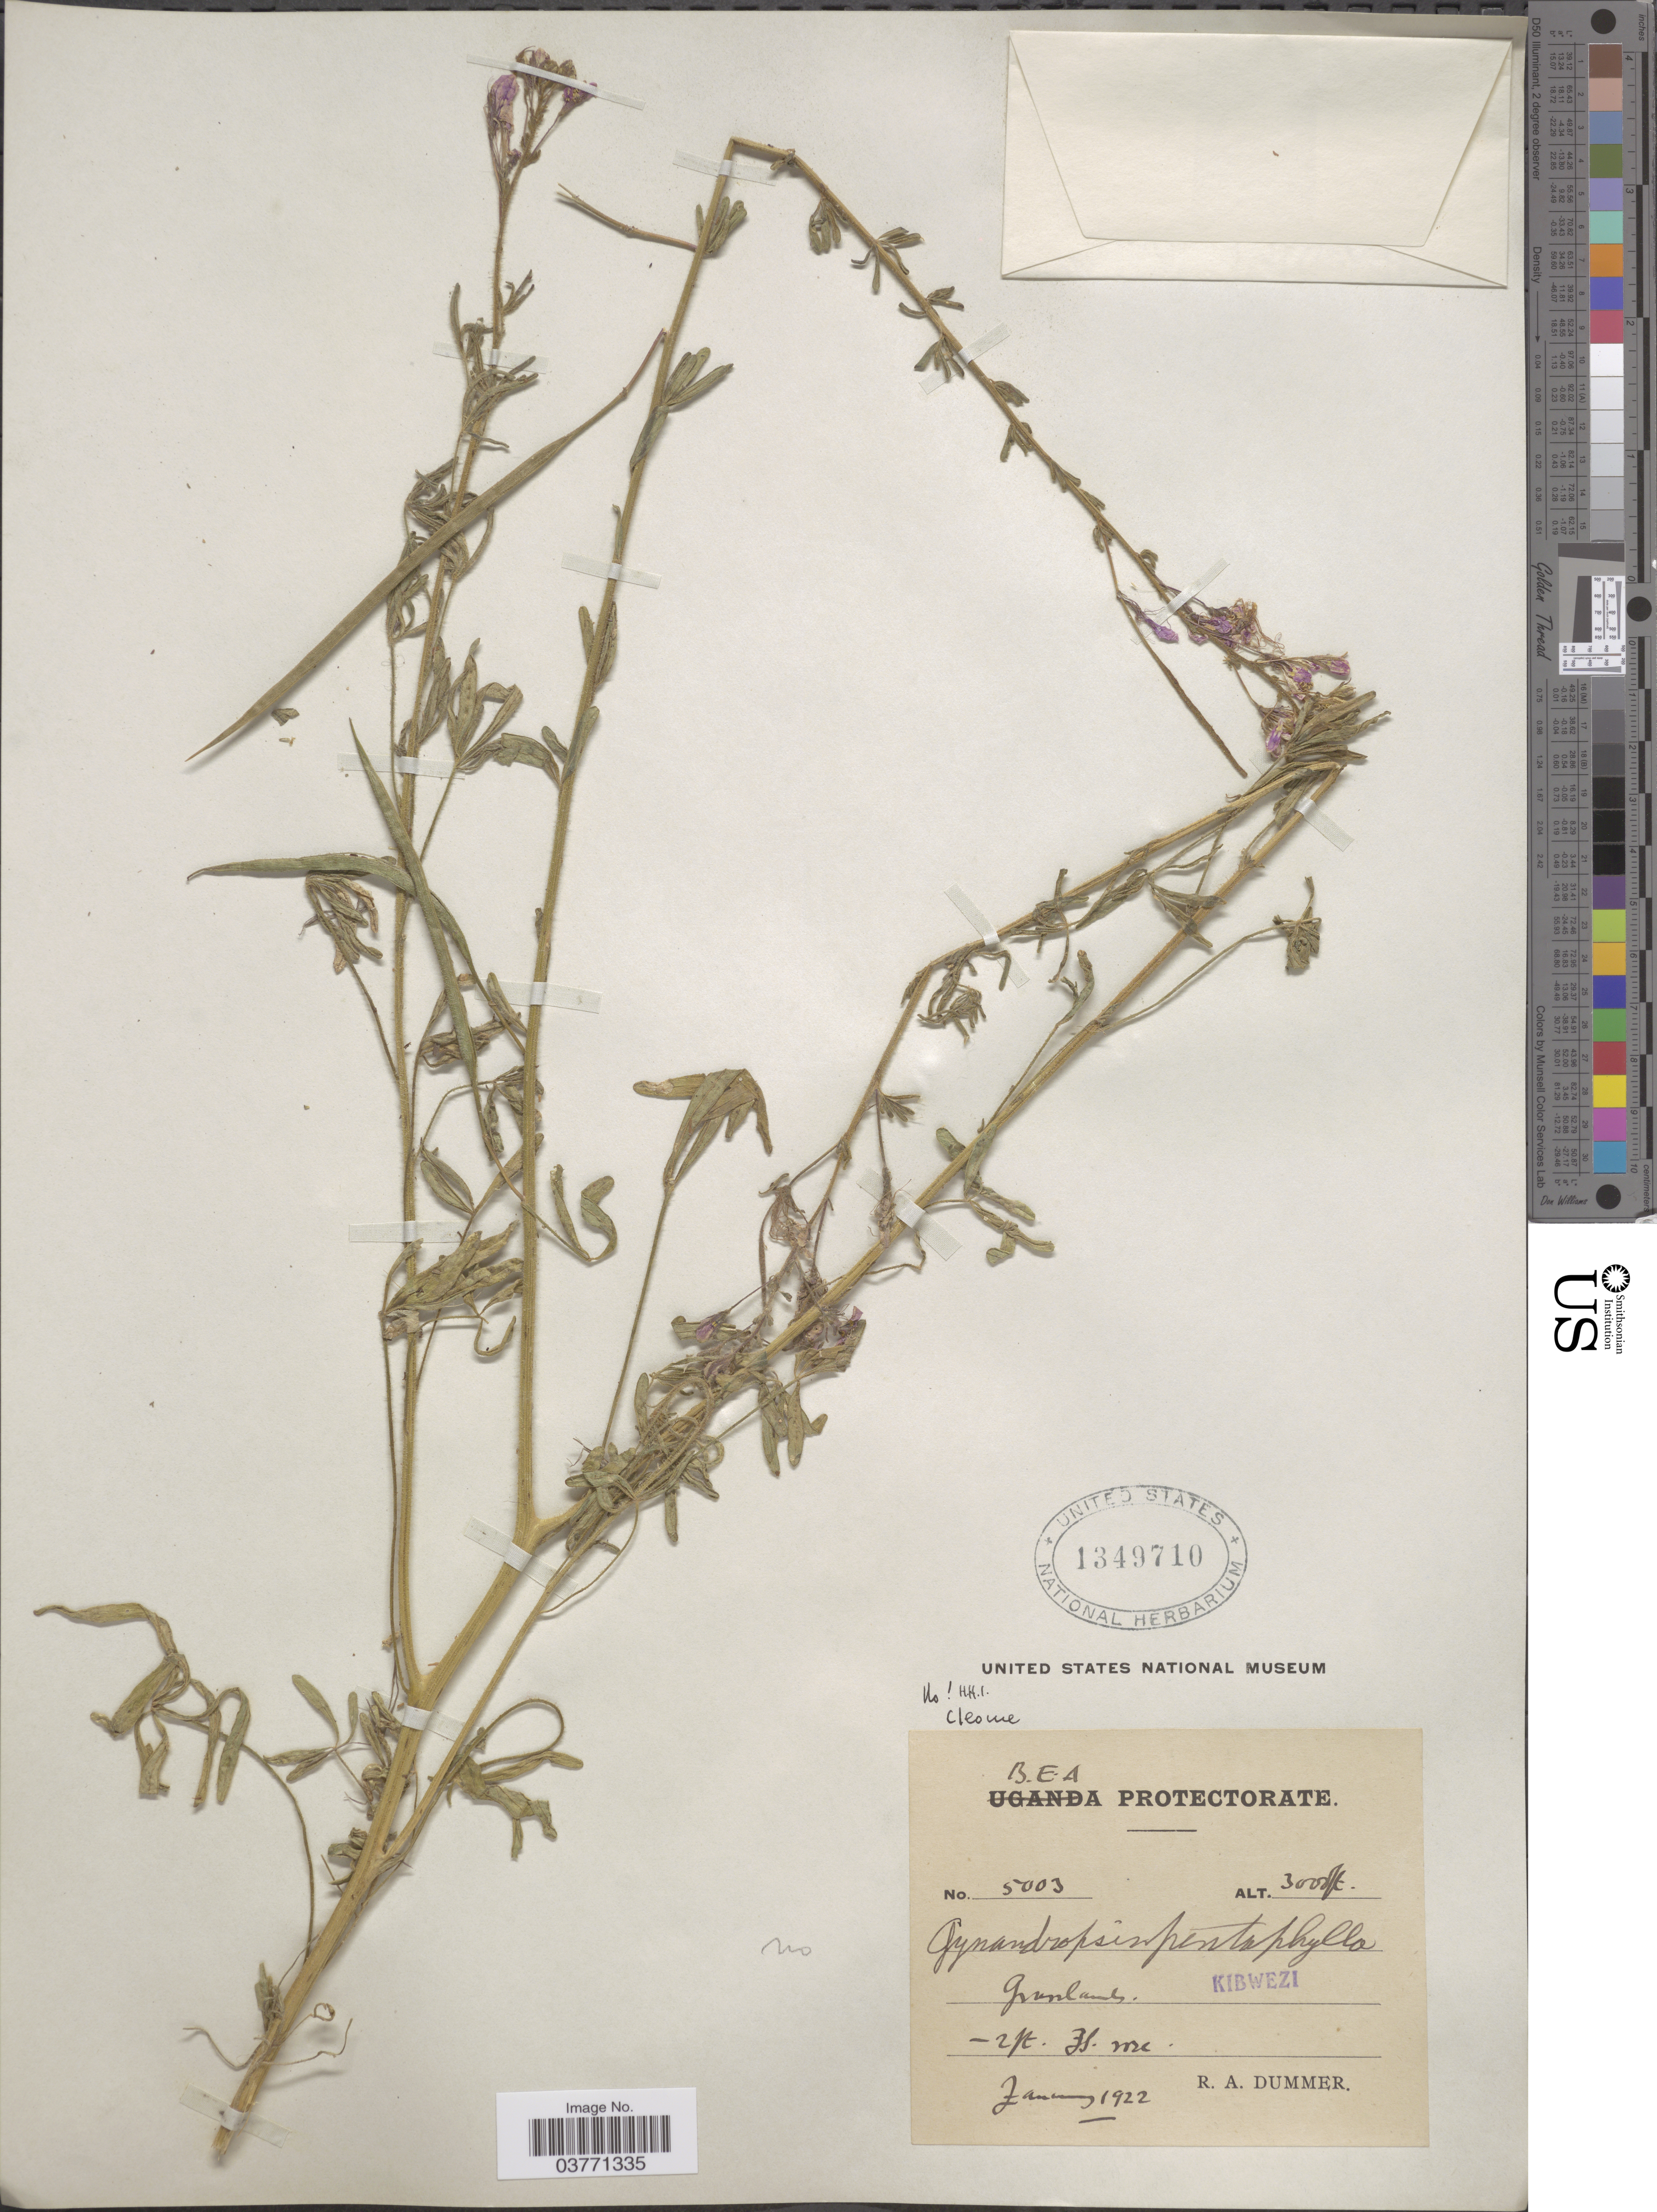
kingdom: Plantae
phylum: Tracheophyta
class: Magnoliopsida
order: Brassicales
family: Cleomaceae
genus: Cleome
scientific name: Cleome sp.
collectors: R. Dümmer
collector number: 5003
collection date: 1922-01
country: Kenya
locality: B. E. A. Protectorate. Kibwezi.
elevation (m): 914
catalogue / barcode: US 1349710